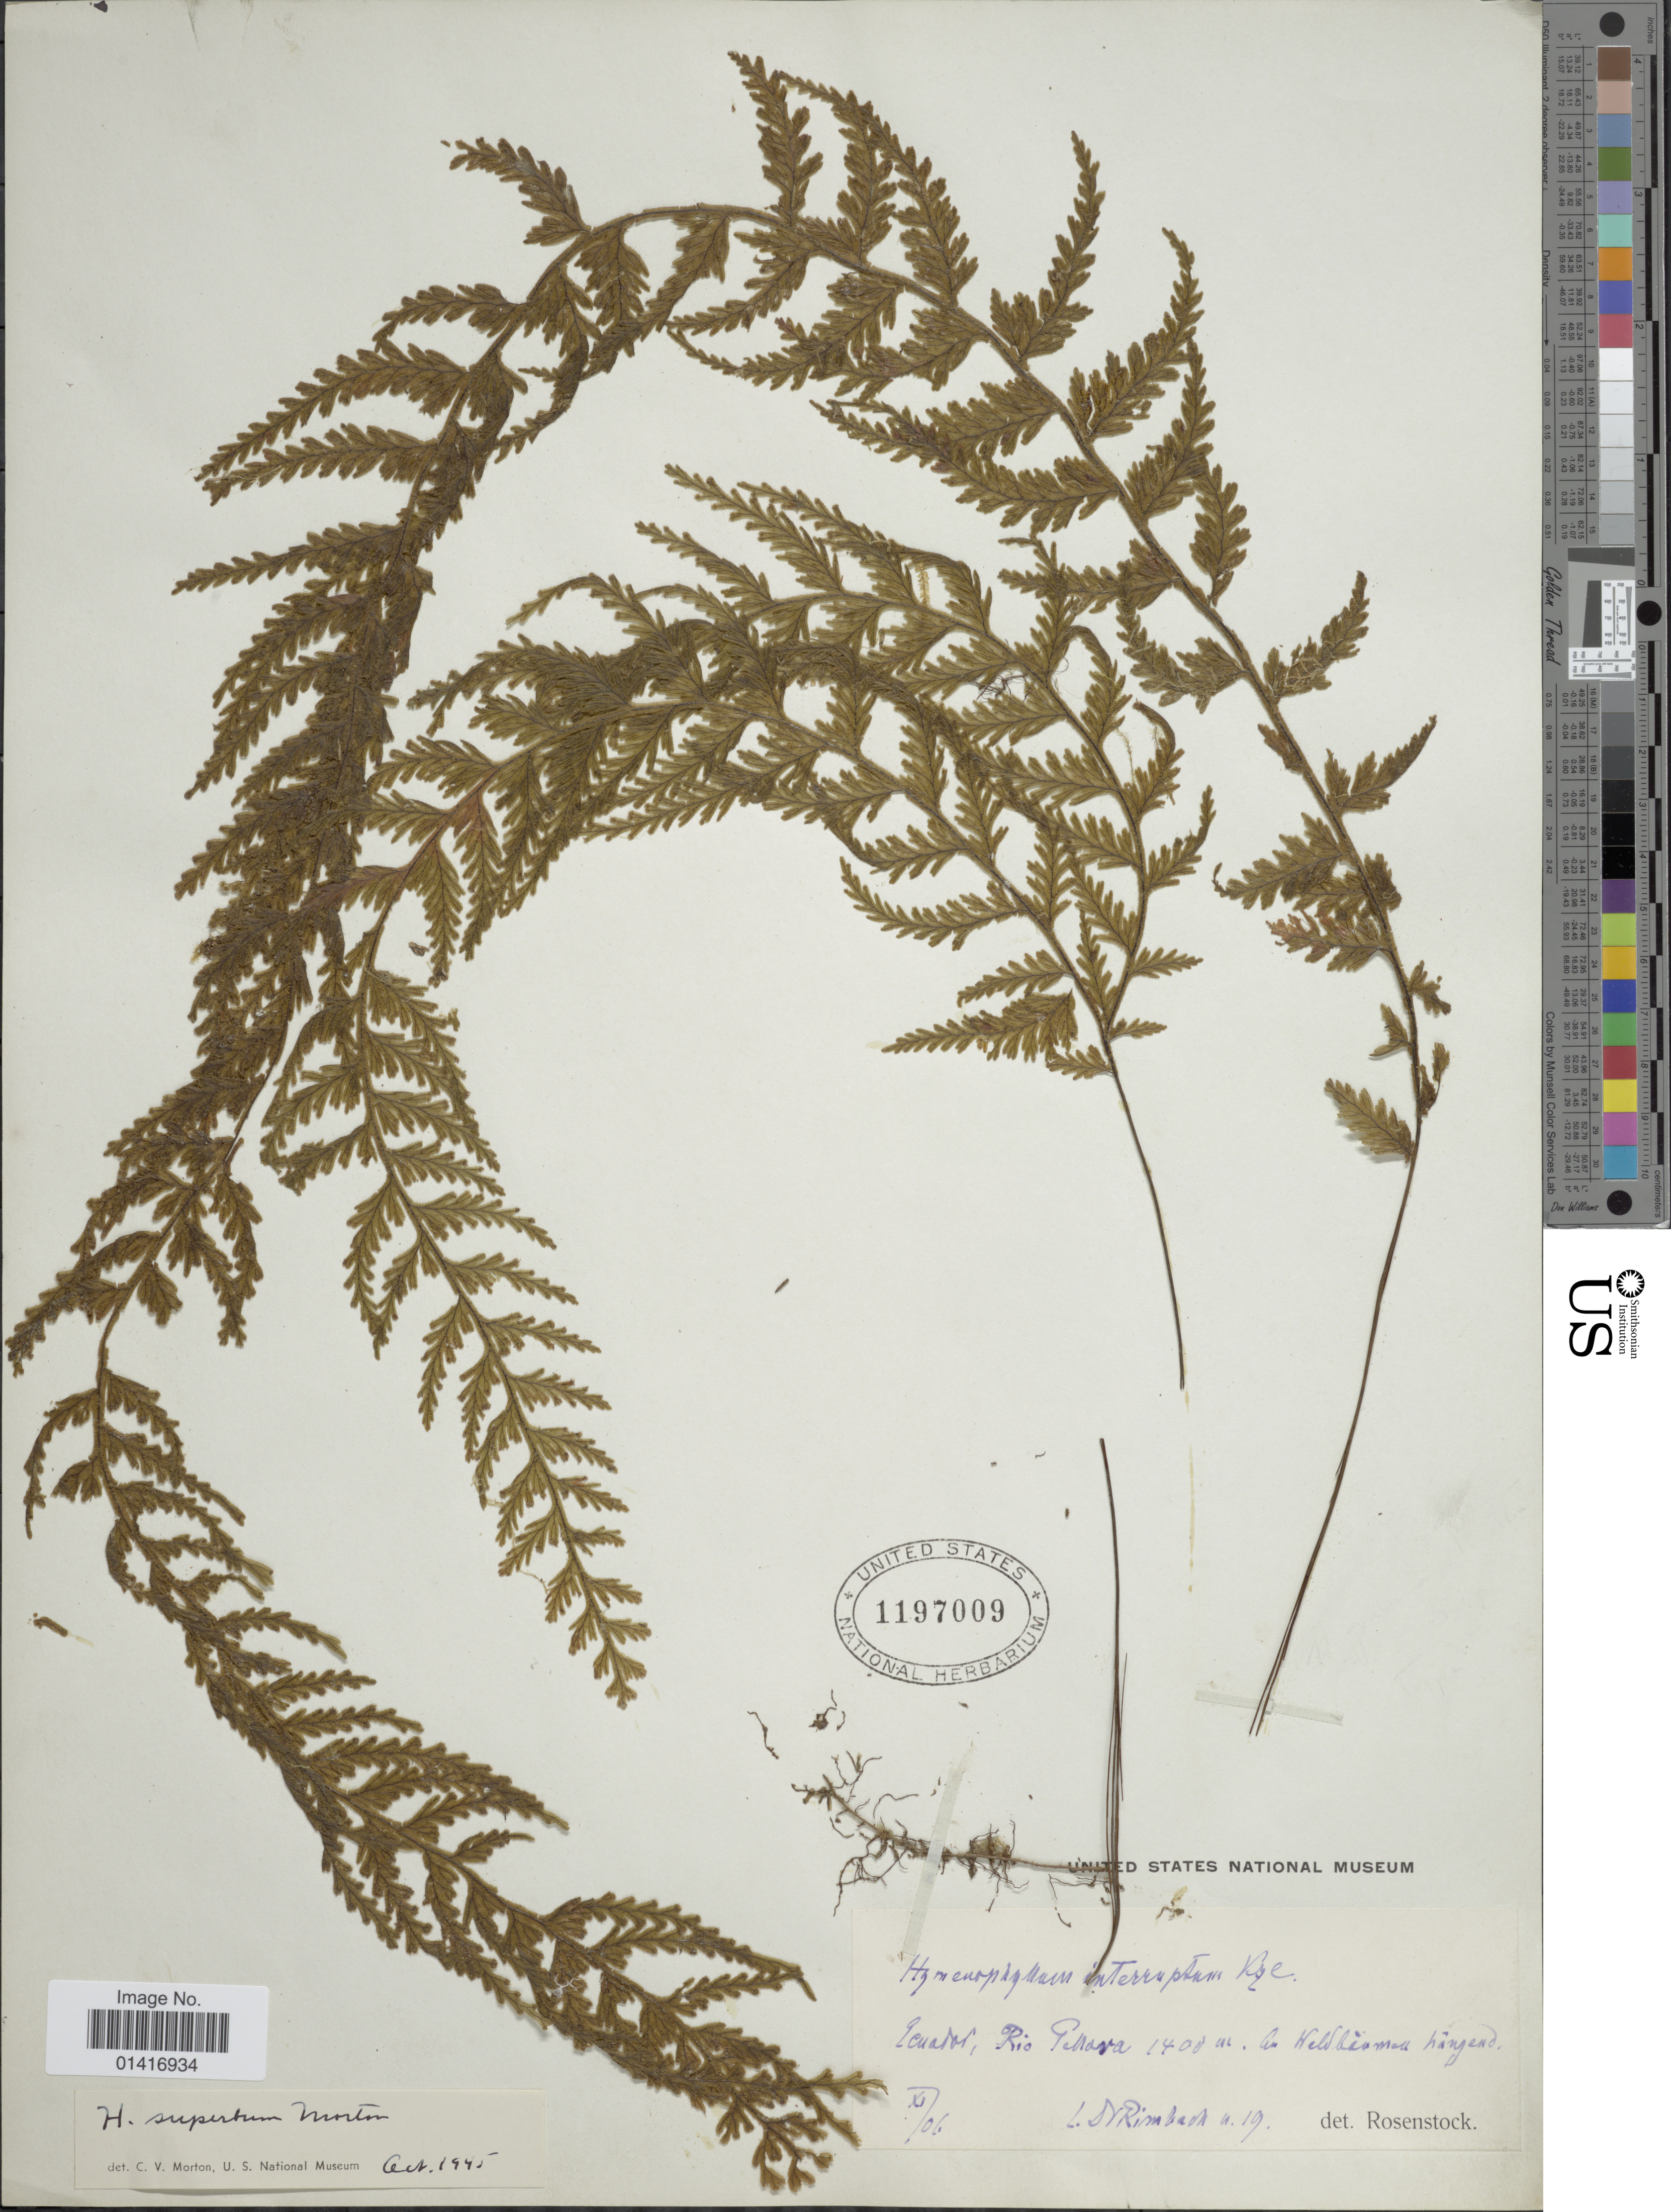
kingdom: Plantae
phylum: Tracheophyta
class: Polypodiopsida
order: Hymenophyllales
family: Hymenophyllaceae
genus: Hymenophyllum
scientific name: Hymenophyllum superbum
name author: C.V. Morton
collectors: A. Rimbach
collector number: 19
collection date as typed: Transcribed d/m/y: /11/6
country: Ecuador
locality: Rio Tellara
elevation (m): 1400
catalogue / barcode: US 1197009